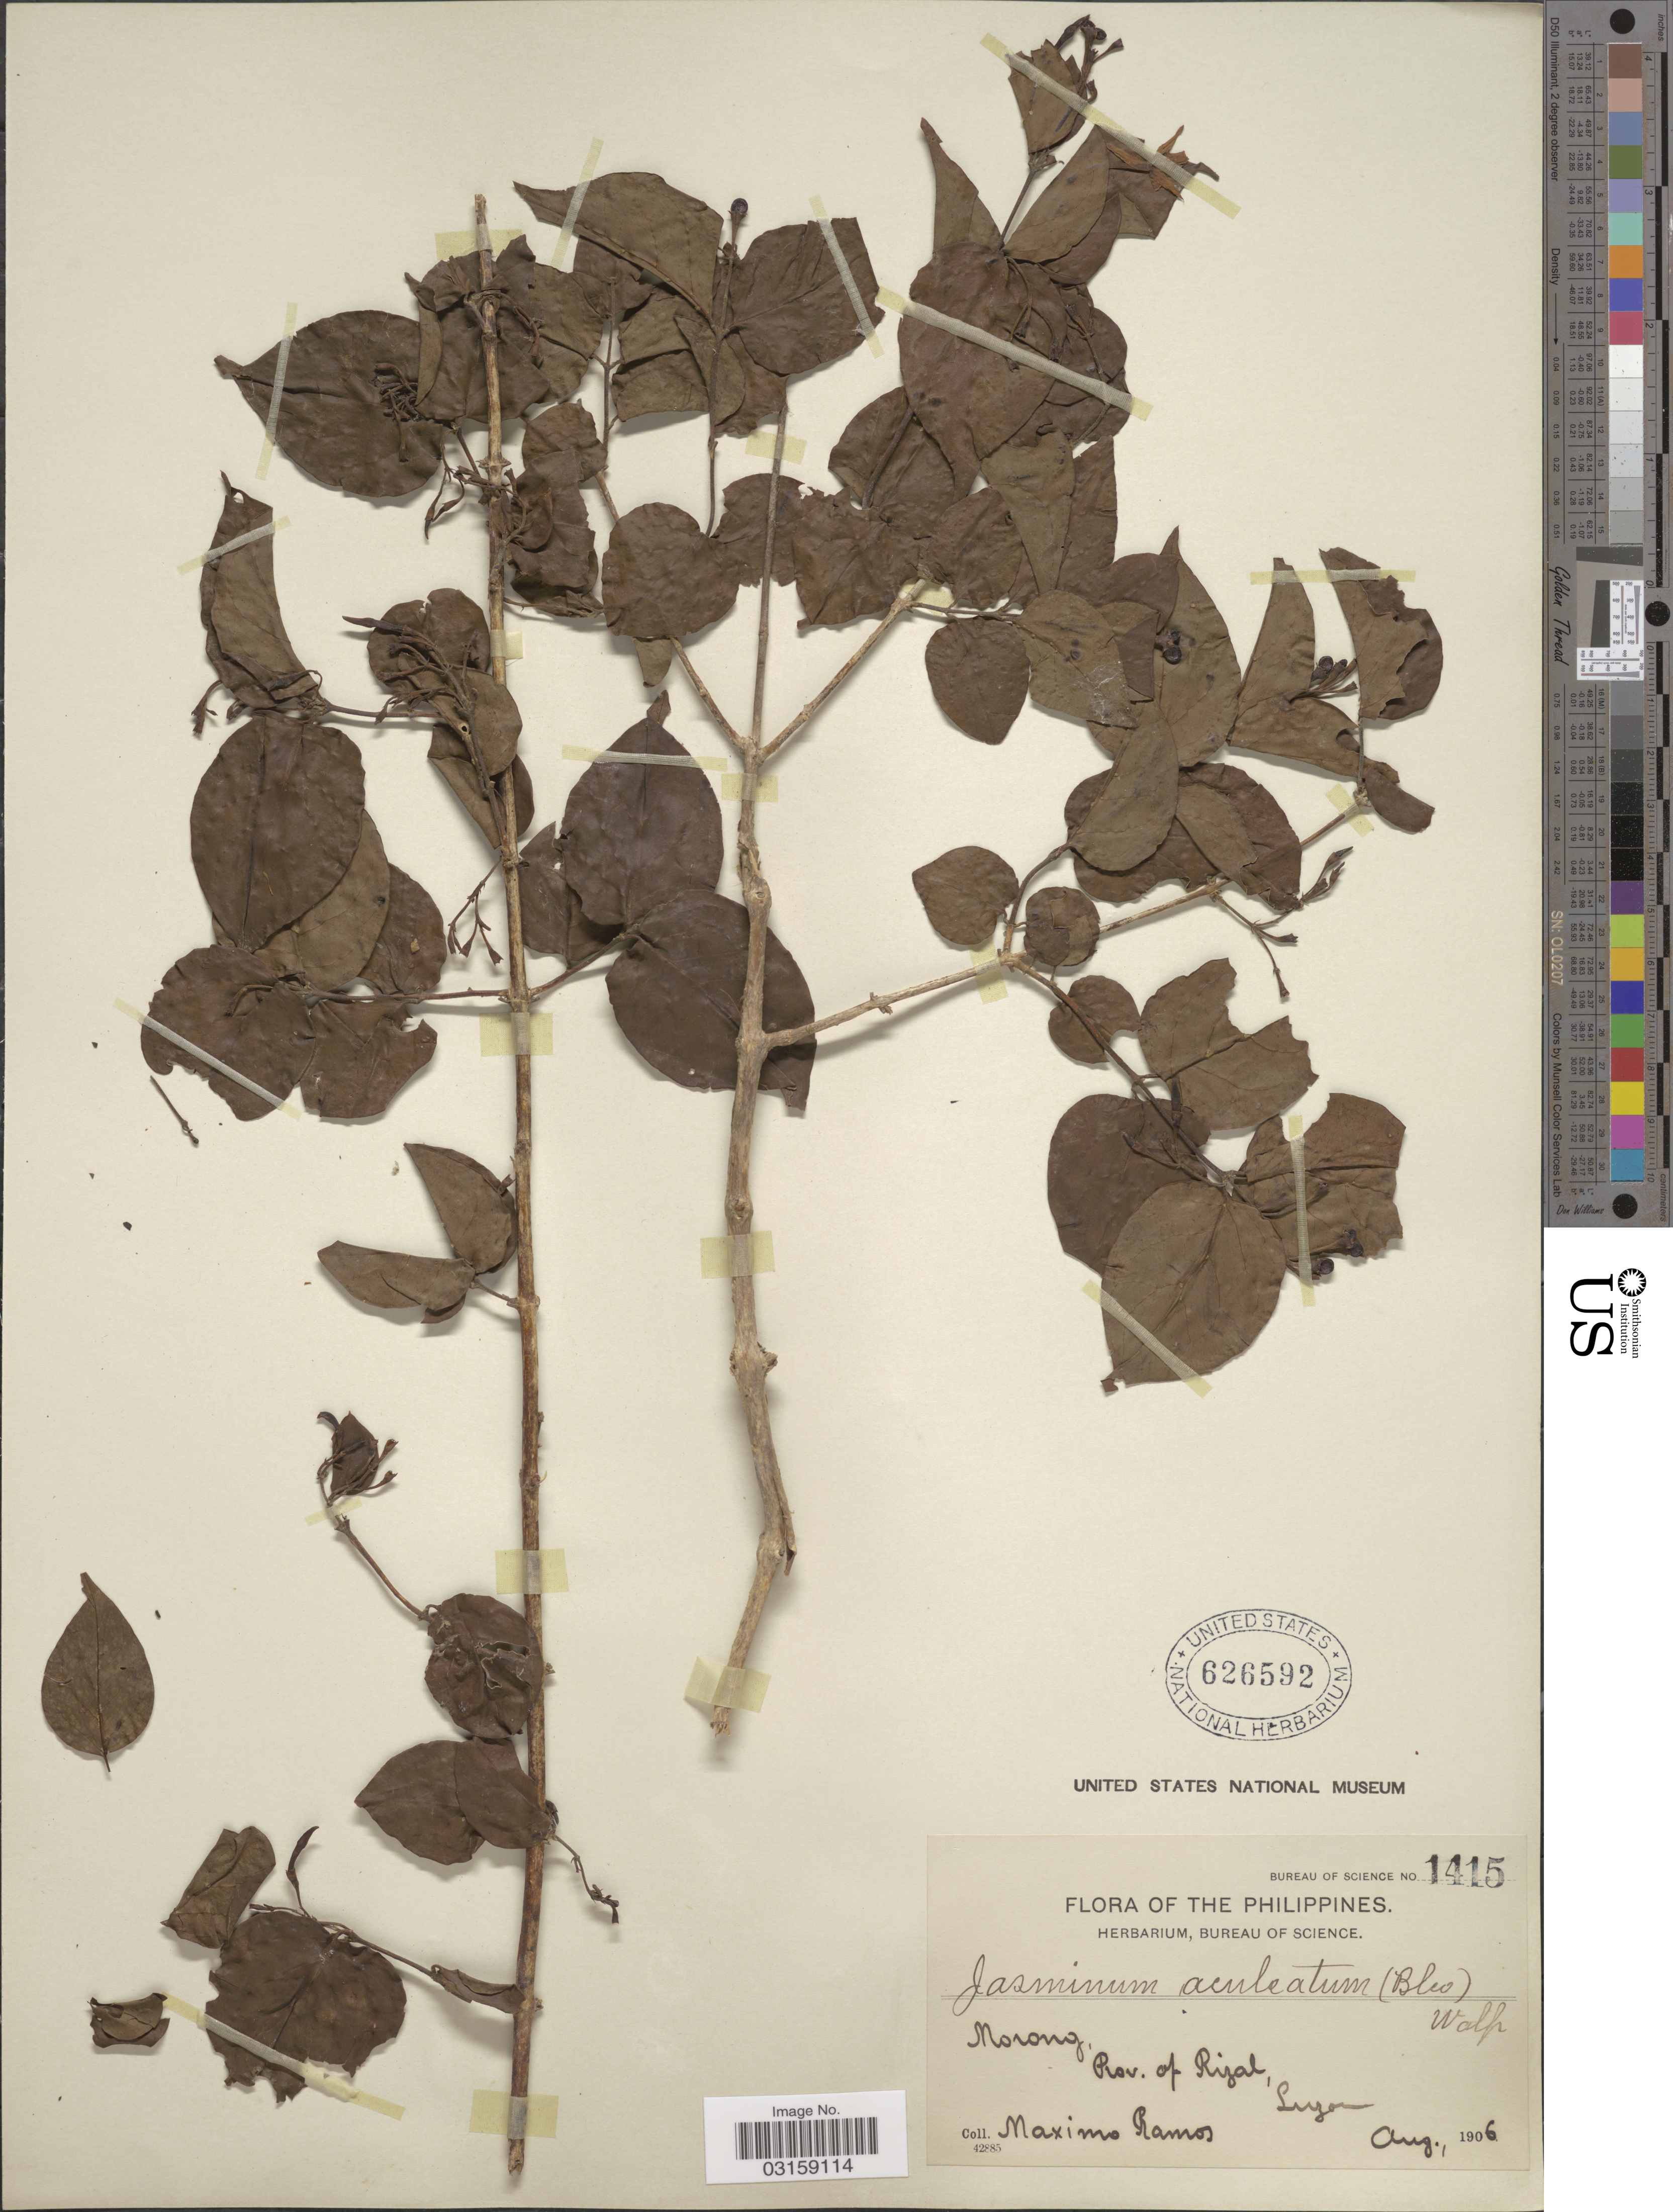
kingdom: Plantae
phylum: Tracheophyta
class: Magnoliopsida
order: Lamiales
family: Oleaceae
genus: Jasminum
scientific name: Jasminum aculeatum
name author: (Blanco) Walp. ex Hassk.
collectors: M. Ramos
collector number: Bureau of Science 1415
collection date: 1906-08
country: Philippines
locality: Morong, Prov. of Rizal, Luzon.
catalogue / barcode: US 626592